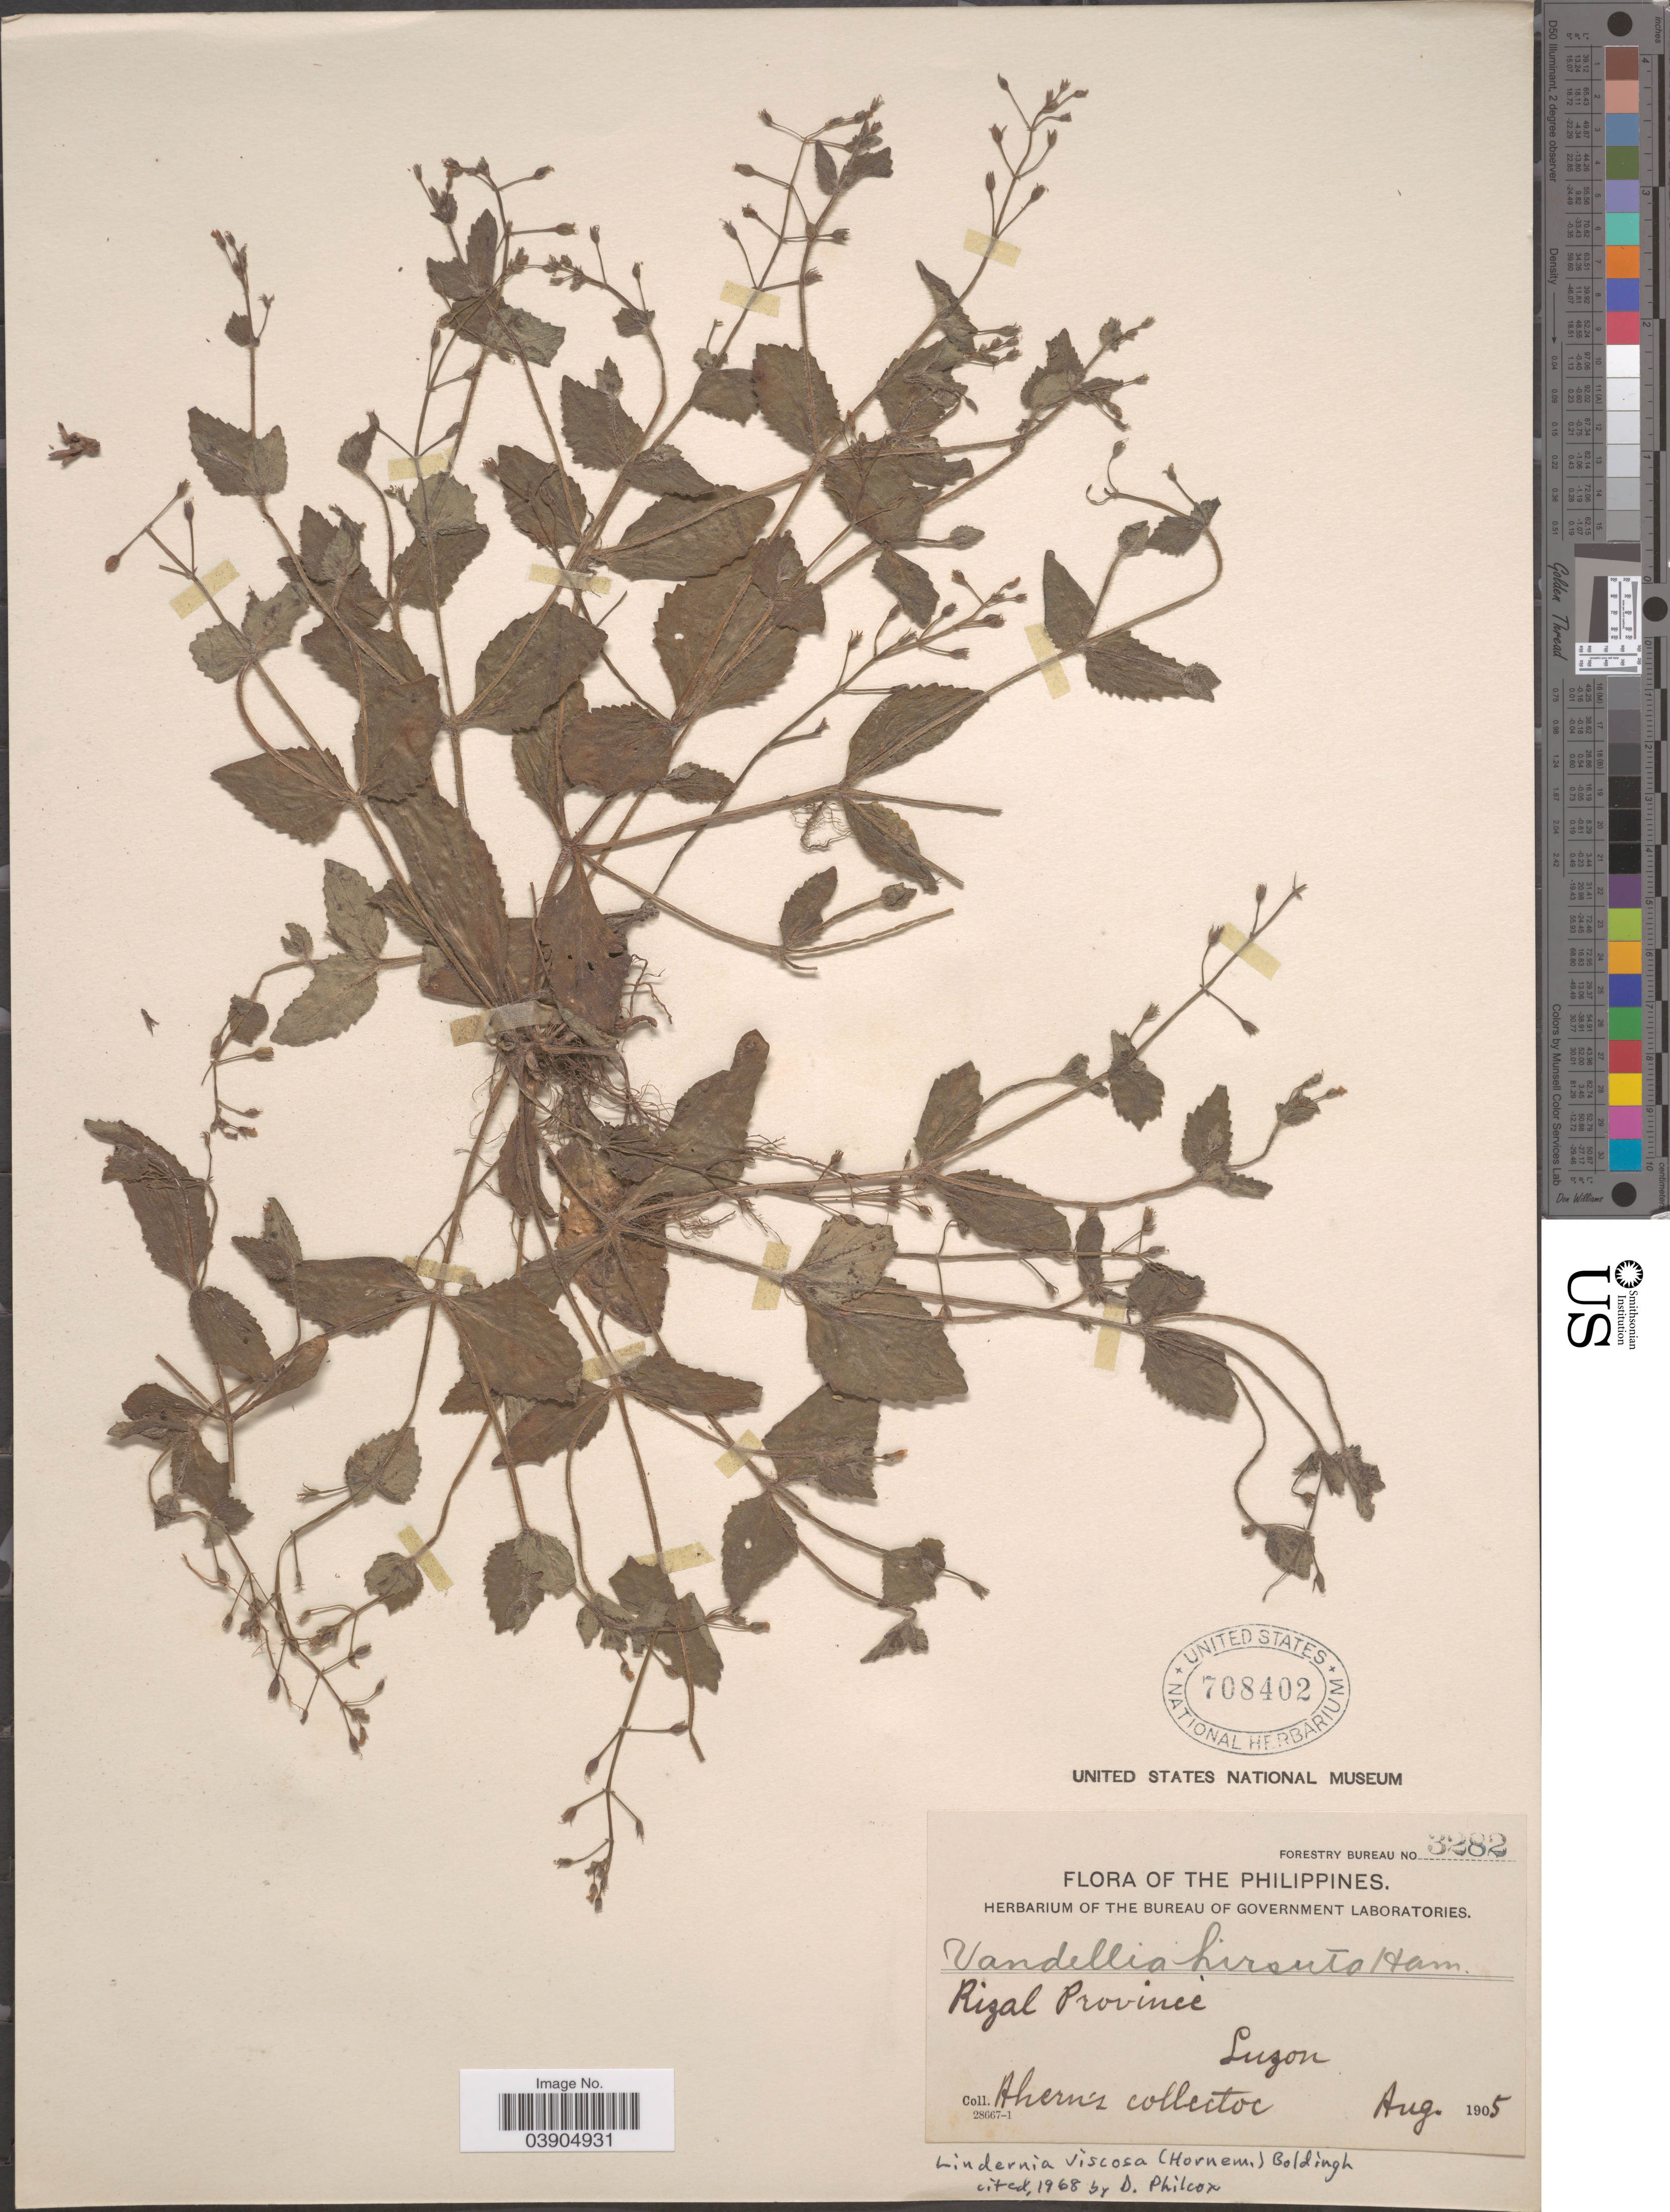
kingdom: Plantae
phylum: Tracheophyta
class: Magnoliopsida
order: Lamiales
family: Linderniaceae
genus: Lindernia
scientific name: Lindernia viscosa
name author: (Hornem.) Merr.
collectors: Ahern's collector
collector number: Forestry Bureau 3282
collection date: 1905-08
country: Philippines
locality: Rizal Province, Luzon.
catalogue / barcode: US 708402